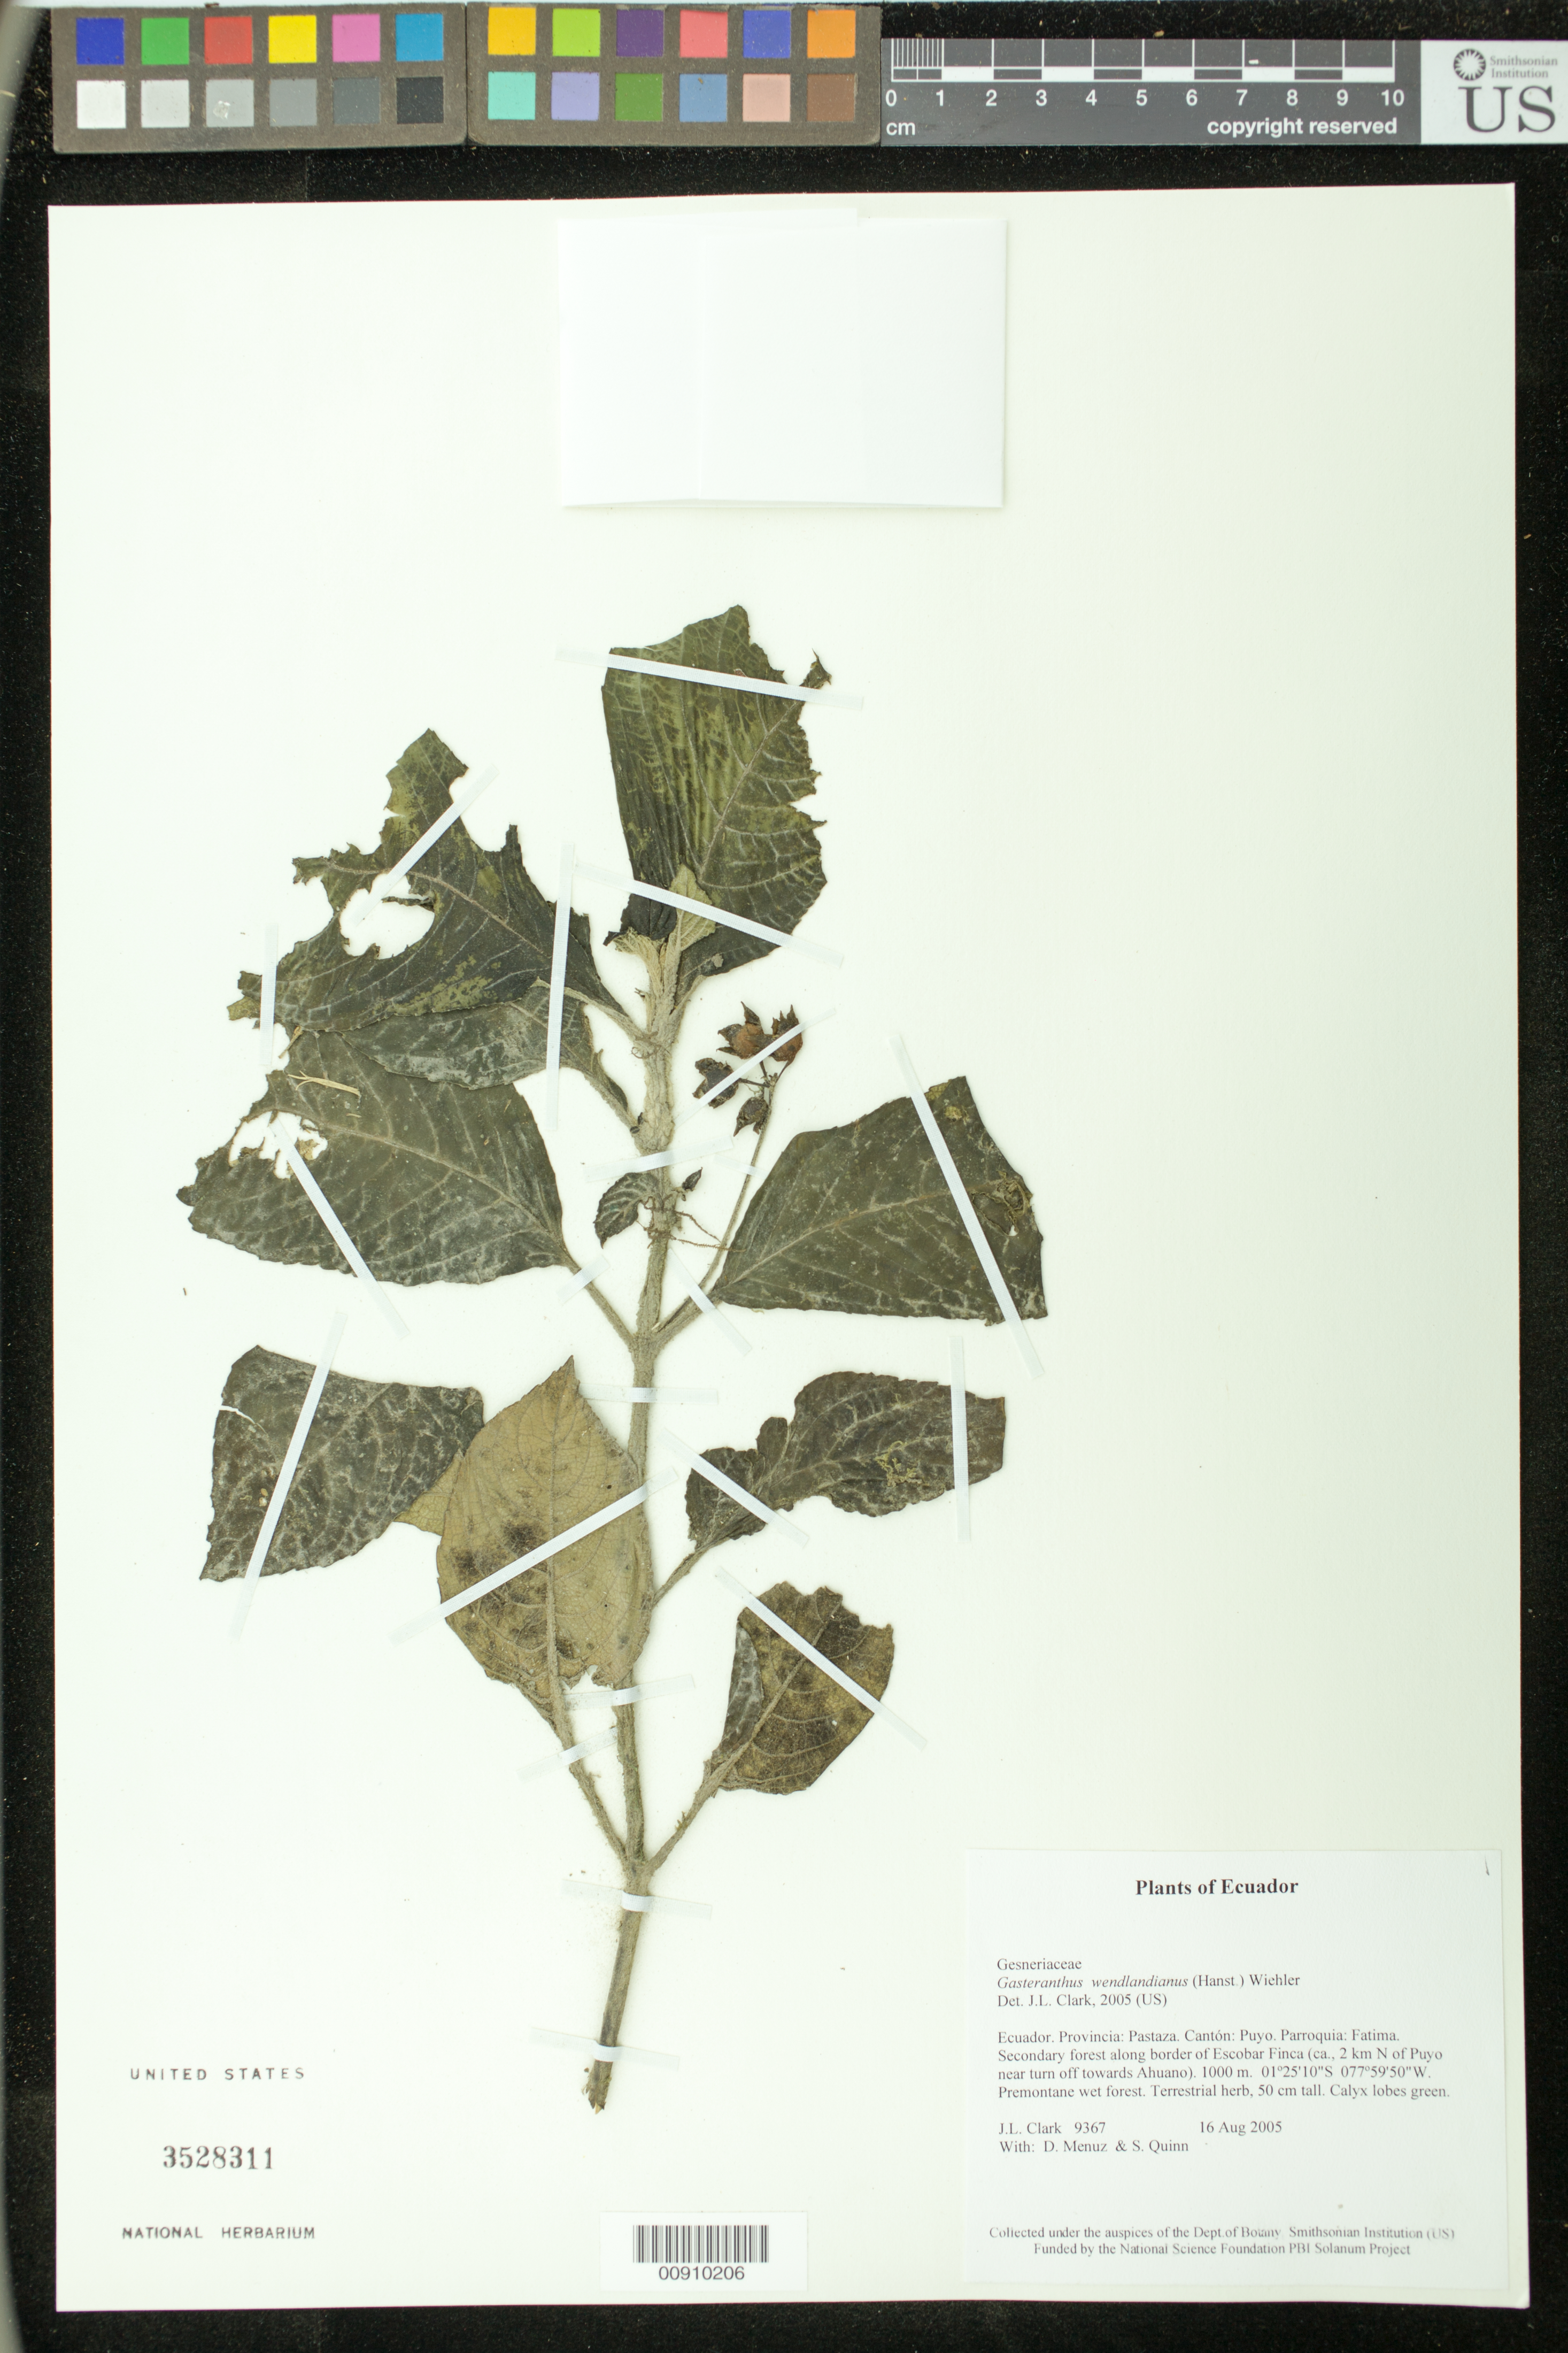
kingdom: Plantae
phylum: Tracheophyta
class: Magnoliopsida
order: Lamiales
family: Gesneriaceae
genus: Gasteranthus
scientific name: Gasteranthus wendlandianus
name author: (Hanst.) Wiehler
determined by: Clark, J. L., (SEL), The Marie Selby Botanical Garden (UNITED STATES)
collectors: J. L. Clark, D. Menuz & S. Quinn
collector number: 9367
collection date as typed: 16 Aug 2005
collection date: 2005-08-16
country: Ecuador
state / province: Pastaza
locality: Puyo. Parroquia: Fatima. Secondary forest along border of Escobar Finca (ca., 2 km N of Puyo near turn off towards Ahuano).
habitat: Premontane wet forest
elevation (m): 1000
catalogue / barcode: US 3528311